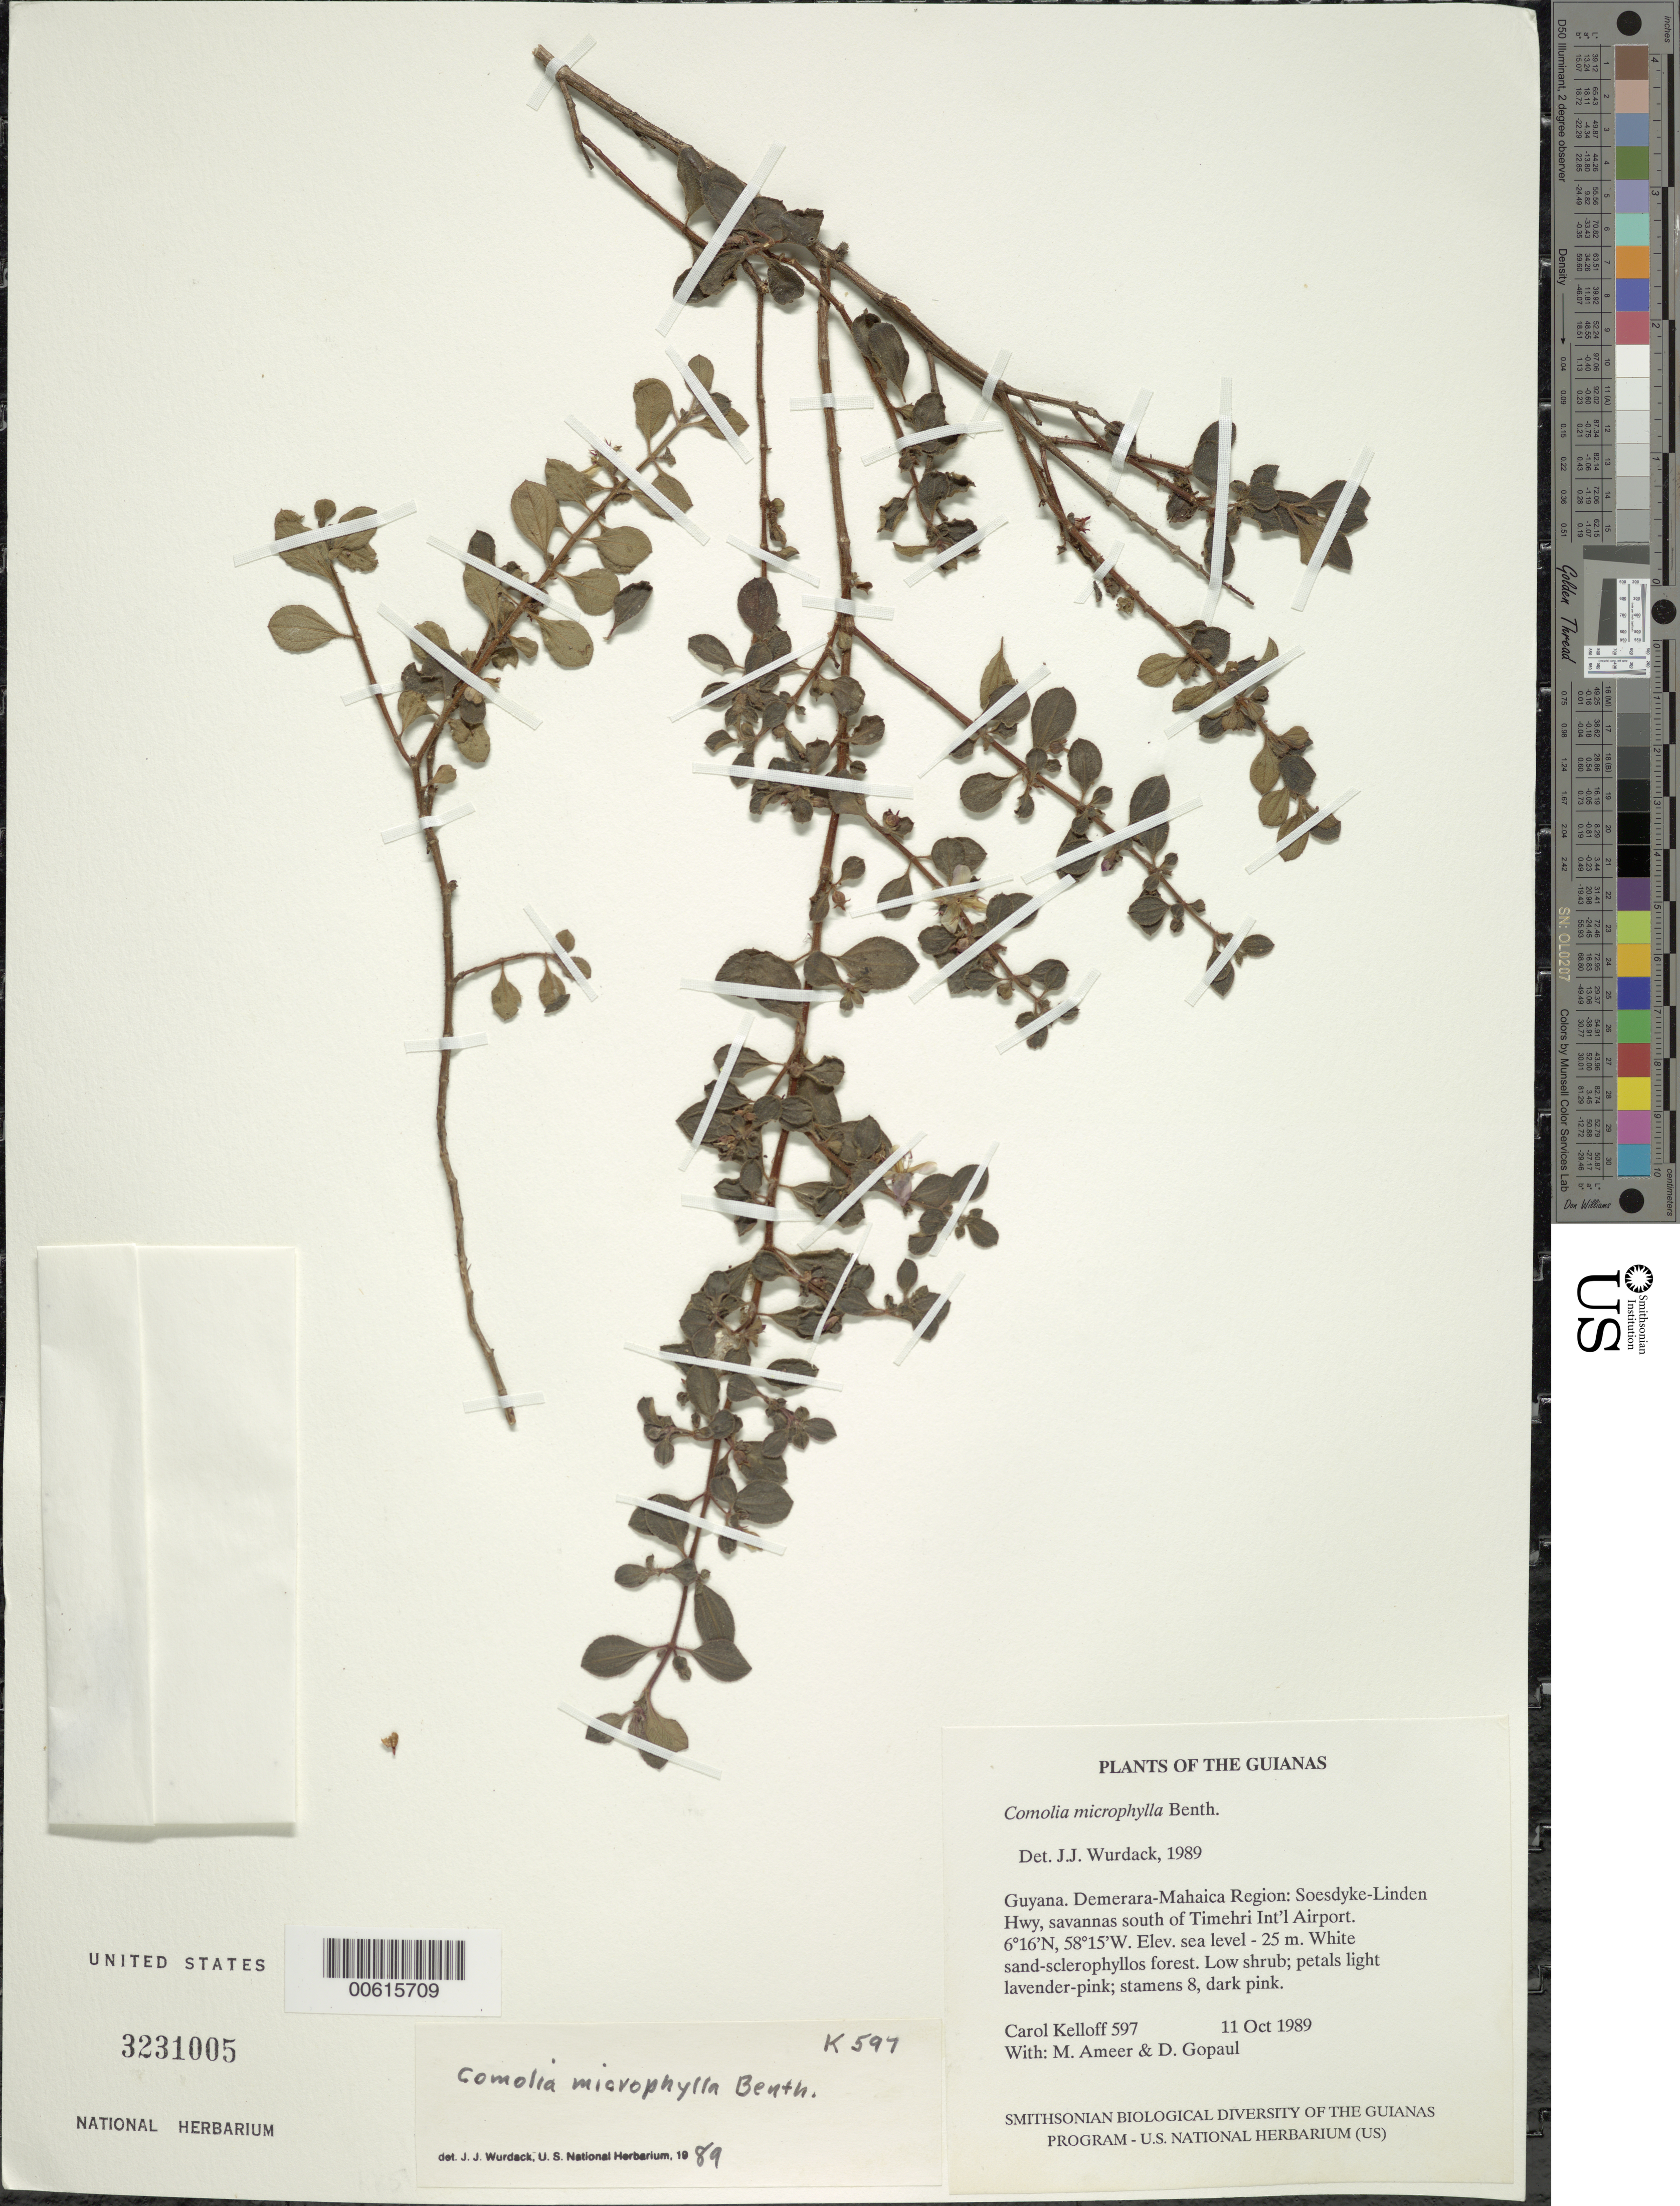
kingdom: Plantae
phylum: Tracheophyta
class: Magnoliopsida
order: Myrtales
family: Melastomataceae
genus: Comolia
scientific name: Comolia microphylla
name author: Benth.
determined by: Wurdack, John J., (US), US (UNITED STATES)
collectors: C. L. Kelloff, M. Ameer & D. Gopaul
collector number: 597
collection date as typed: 11 October 1989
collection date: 1989-10-11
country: Guyana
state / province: Demerara-Mahaica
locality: Soesdyke-Linden Hwy, S of Timehri Int'l Airport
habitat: White sand savanna - sclerophyllous forest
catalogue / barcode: US 3231005